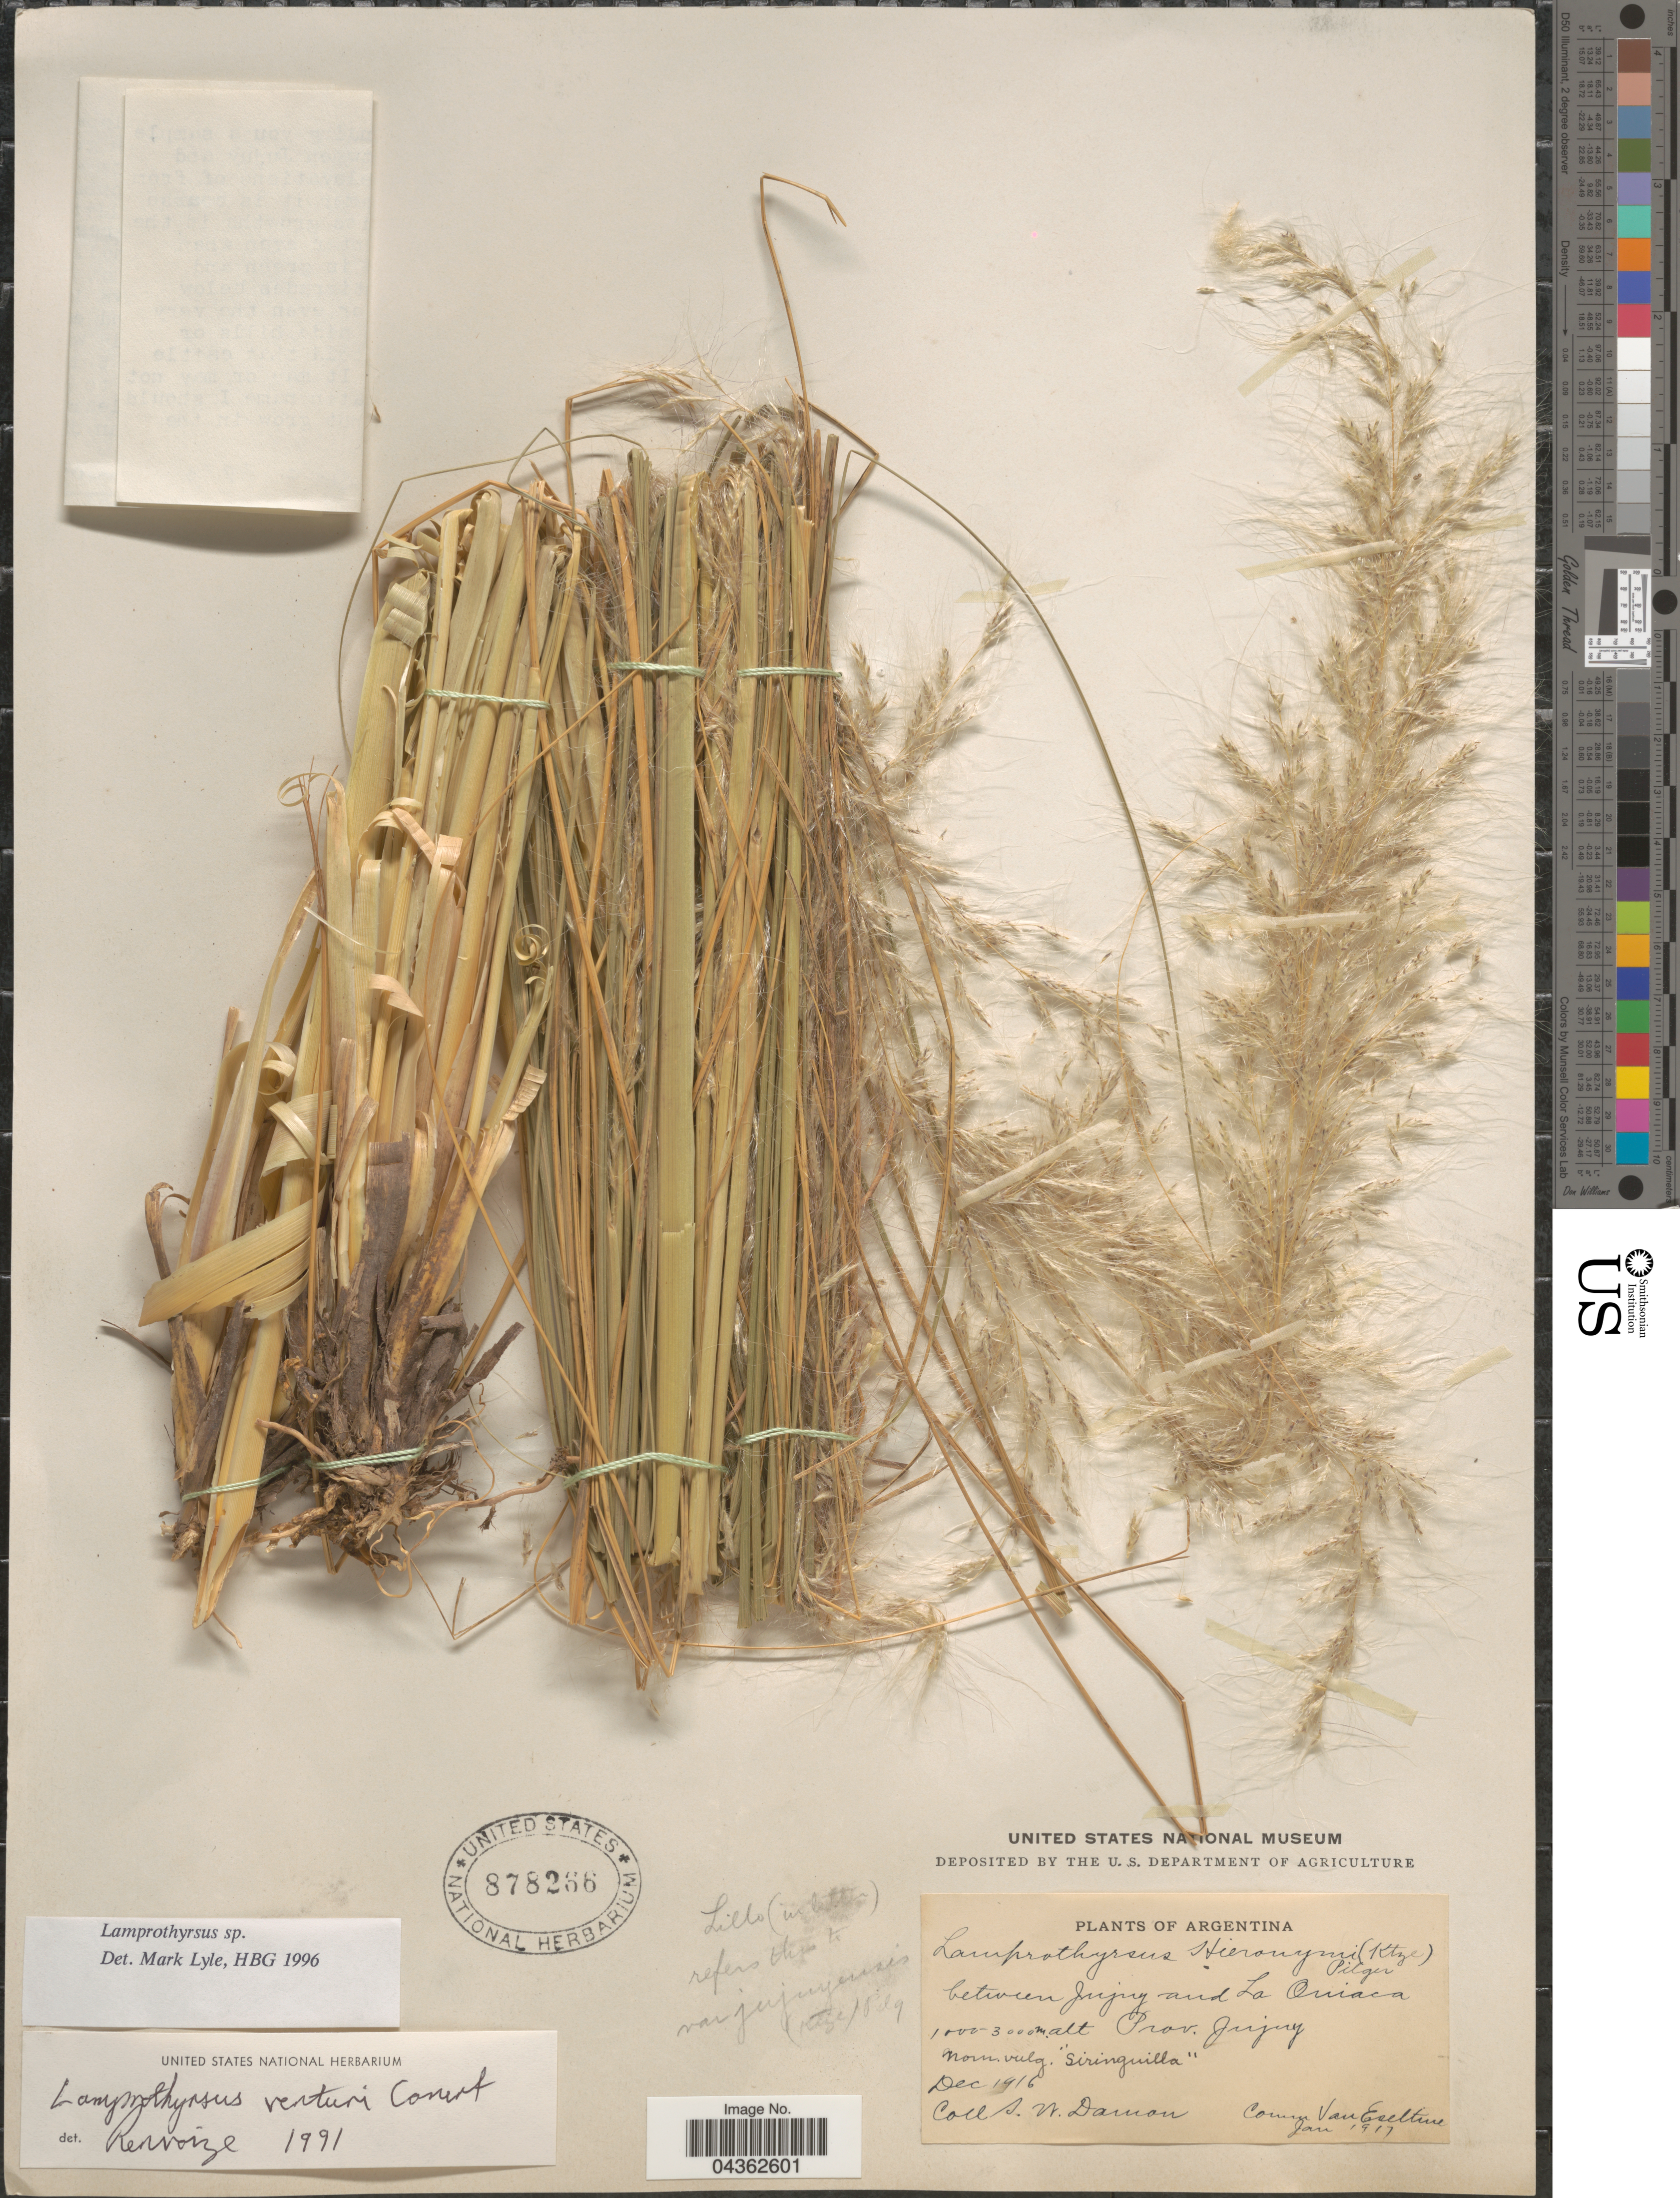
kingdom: Plantae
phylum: Tracheophyta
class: Liliopsida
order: Poales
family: Poaceae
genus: Cortaderia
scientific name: Cortaderia hieronymi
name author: (Kuntze) H.P. Linder & N.P. Barker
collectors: S. Damon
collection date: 1916-12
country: Argentina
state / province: Jujuy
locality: Between Jujuy and La Quiaca.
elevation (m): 1000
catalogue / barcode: US 878266